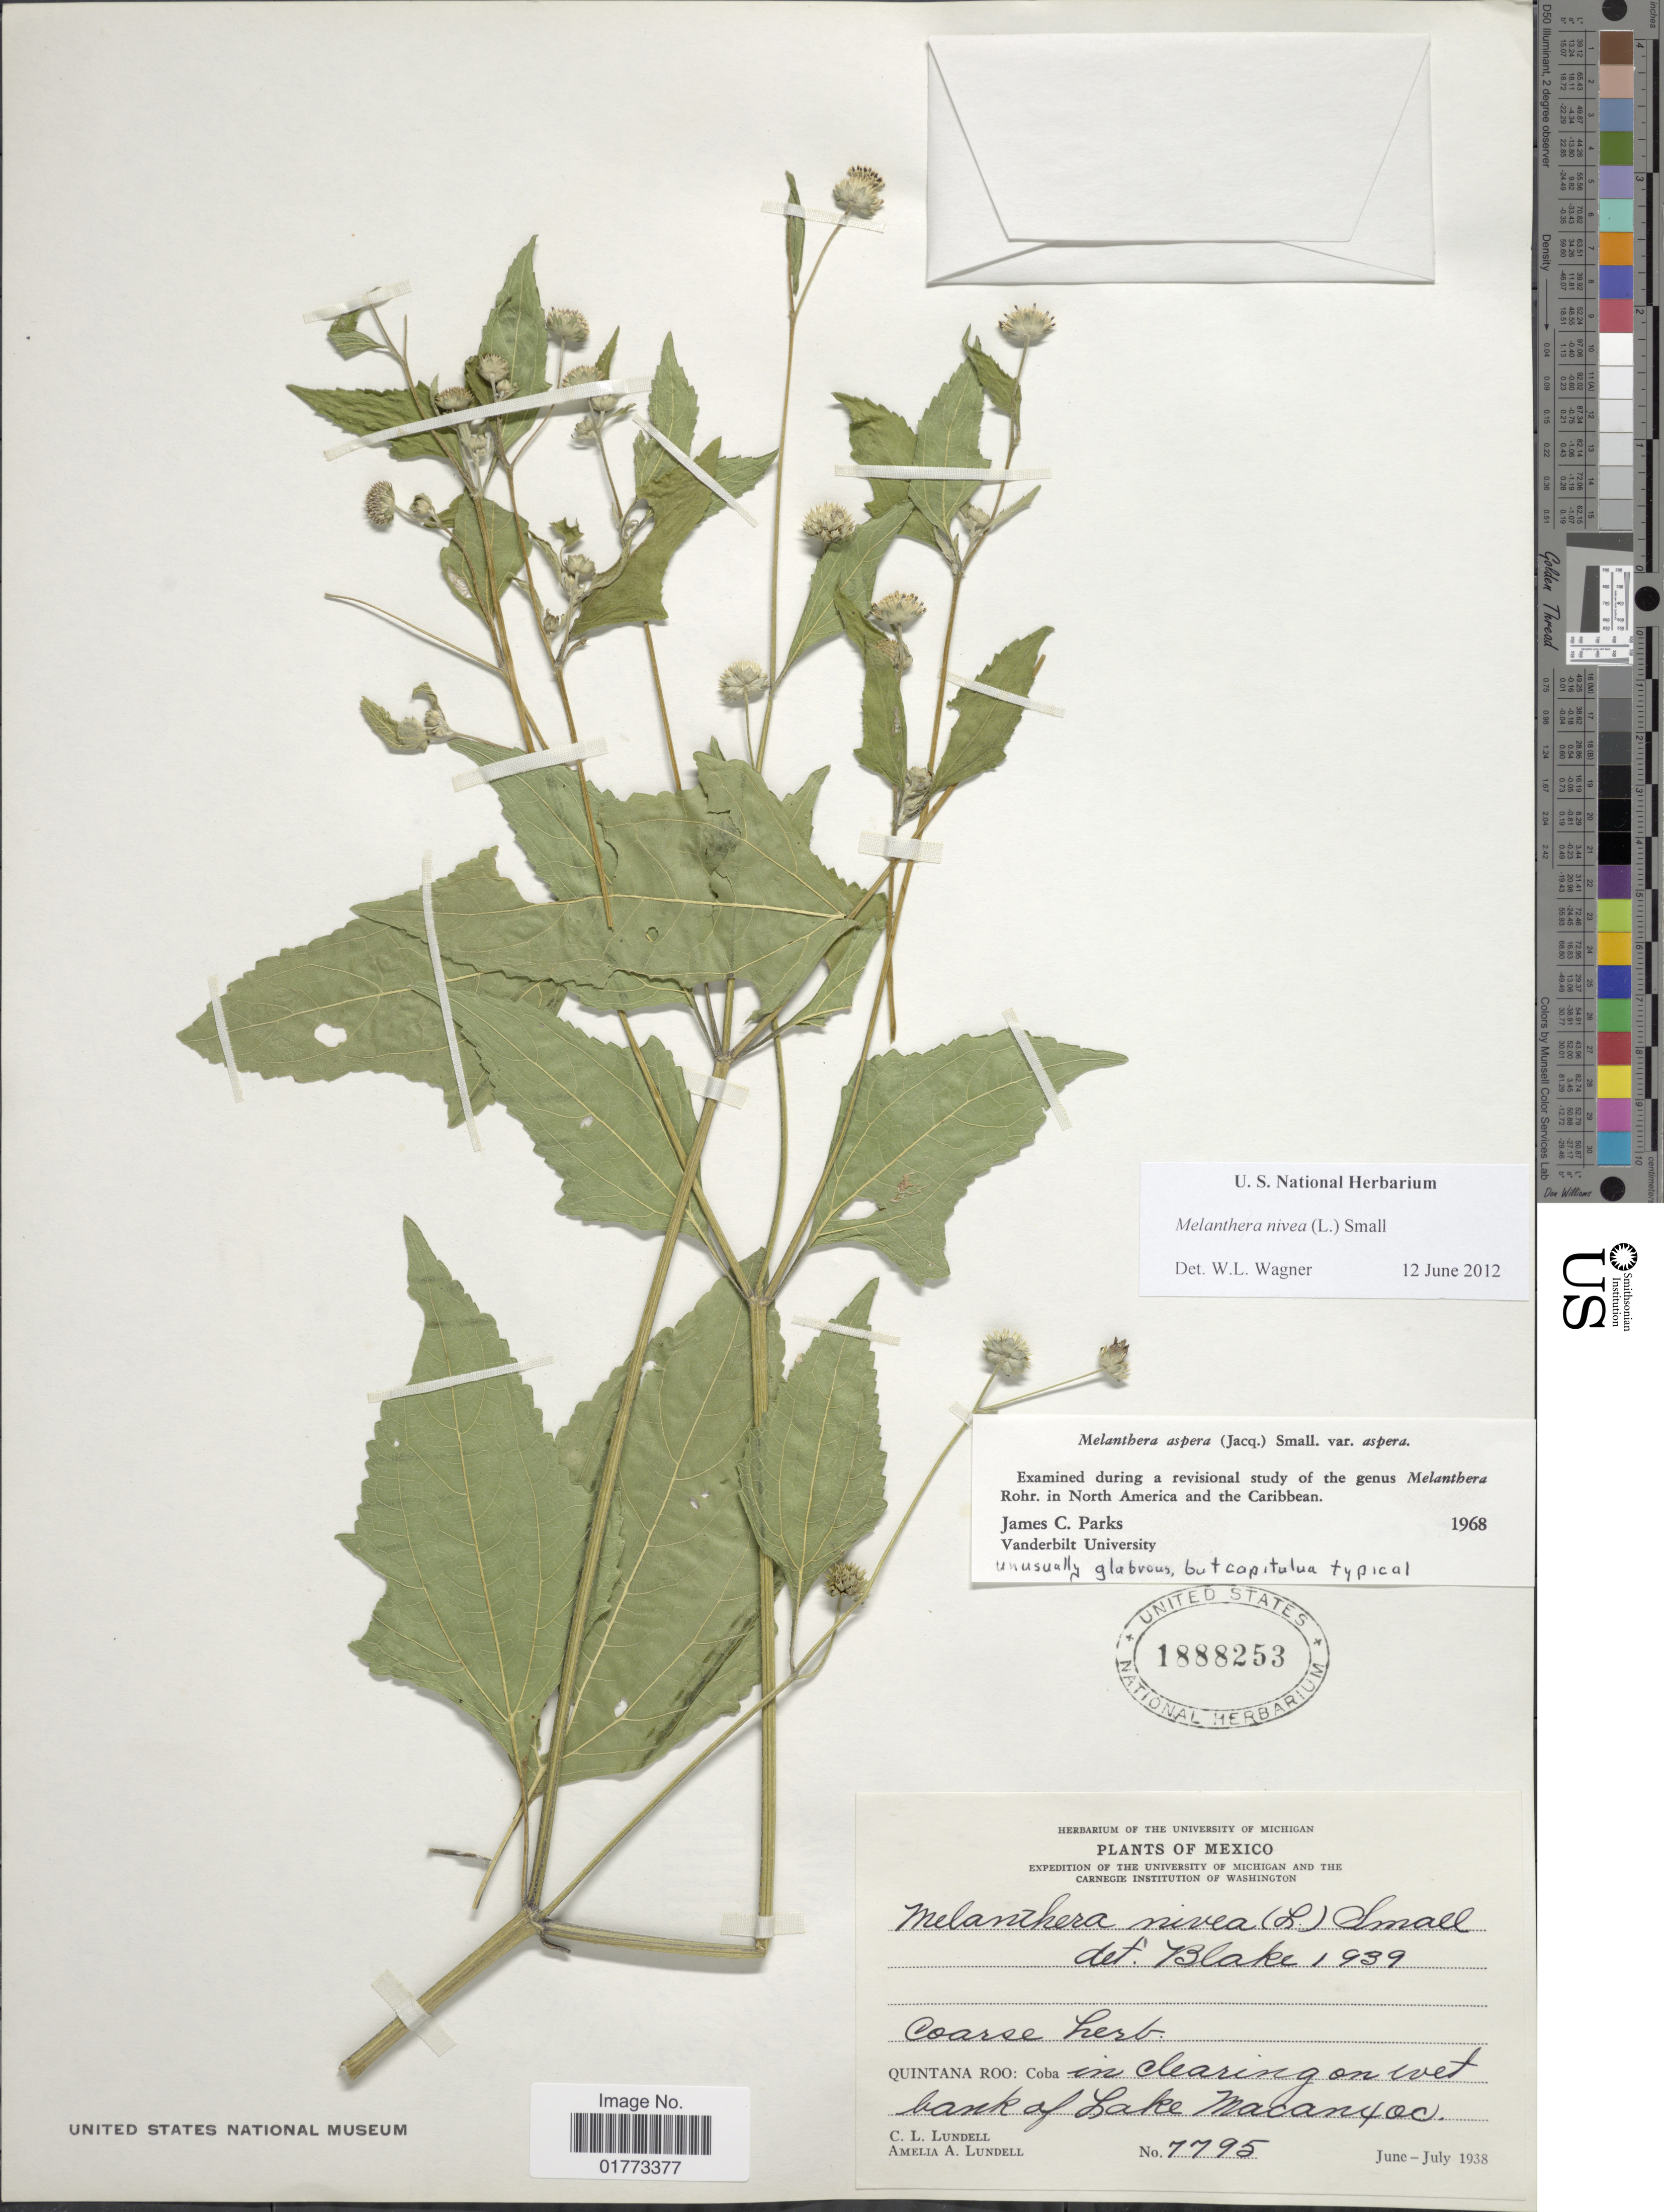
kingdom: Plantae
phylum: Tracheophyta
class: Magnoliopsida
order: Asterales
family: Asteraceae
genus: Melanthera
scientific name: Melanthera nivea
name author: (L.) Small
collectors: C. L. Lundell & A. A. Lundell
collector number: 7795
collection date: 1938-06/1938-07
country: Mexico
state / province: Quintana Roo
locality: Coba in clearing on wet bank of Lake Macanyac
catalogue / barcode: US 1888253